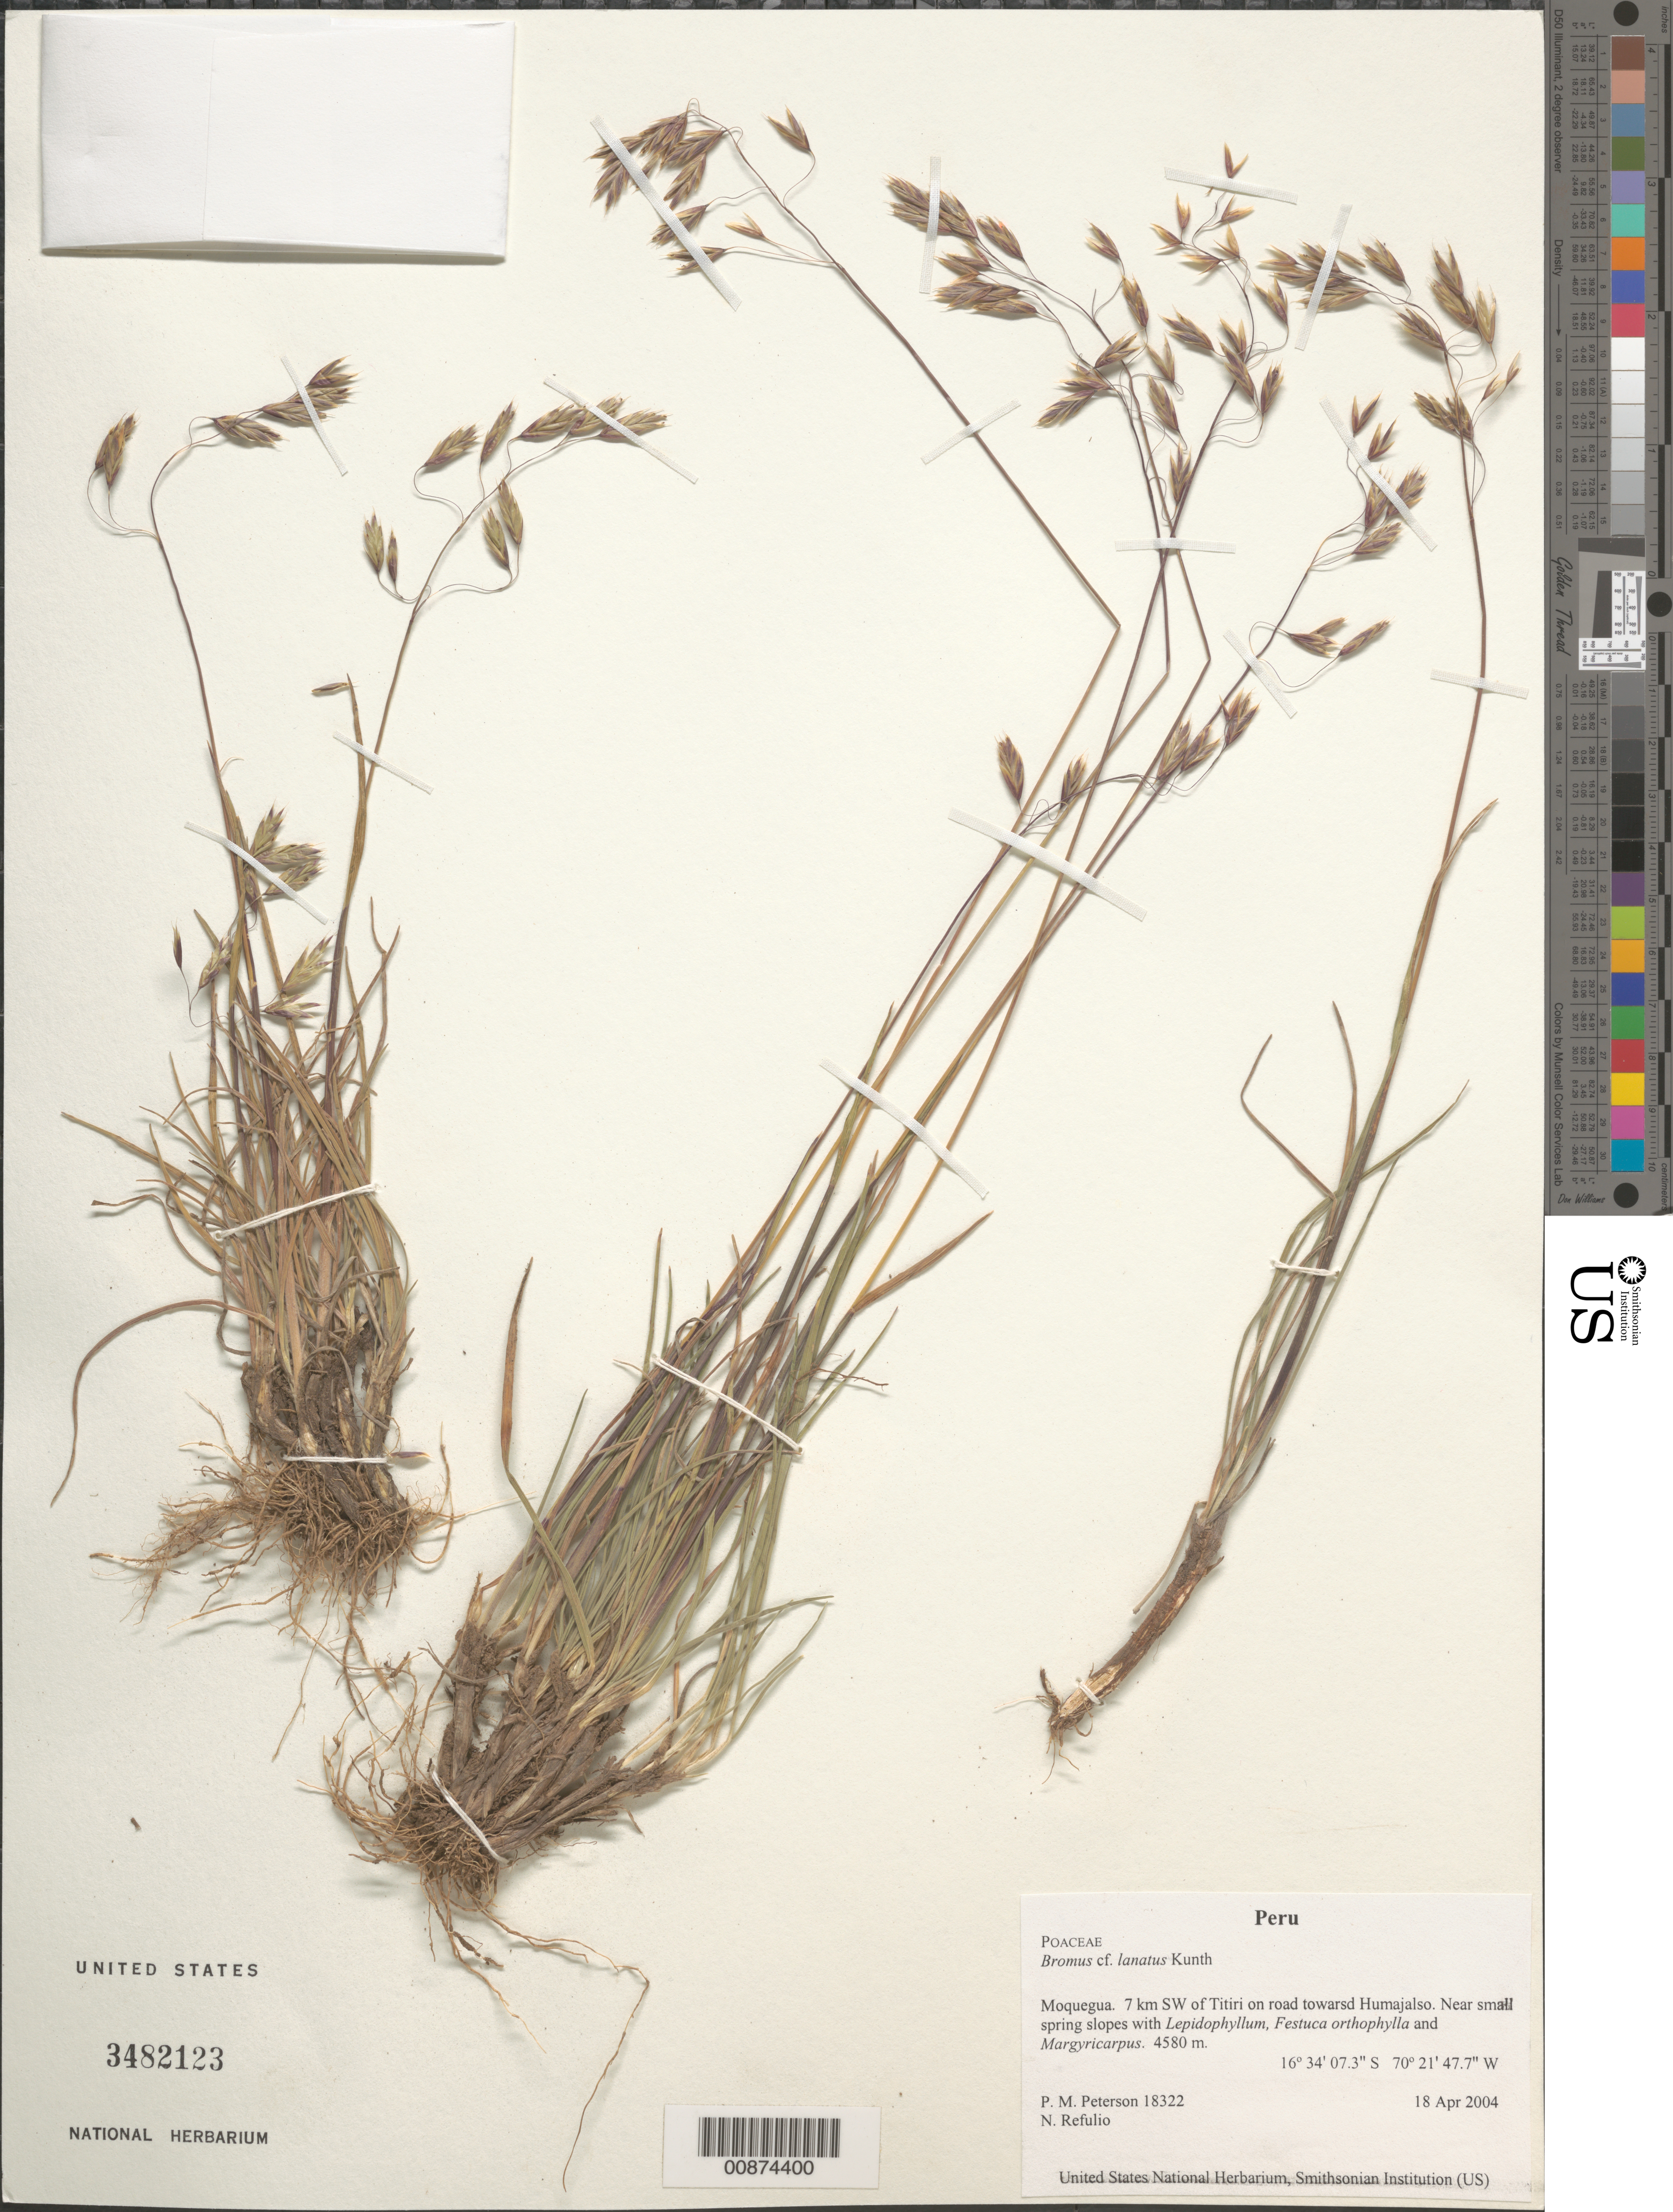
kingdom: Plantae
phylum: Tracheophyta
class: Liliopsida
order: Poales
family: Poaceae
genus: Bromus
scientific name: Bromus lanatus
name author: Kunth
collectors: P. M. Peterson & N. Refulio-Rodríguez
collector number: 18322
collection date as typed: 18 Apr 2004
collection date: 2004-04-18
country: Peru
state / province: Moquegua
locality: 7 km SW of Titiri on road towarsd Humajalso. Near small spring slopes with Lepidophyllum, Festuca orthophylla and Margyricarpus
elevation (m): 4580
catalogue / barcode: US 3482123